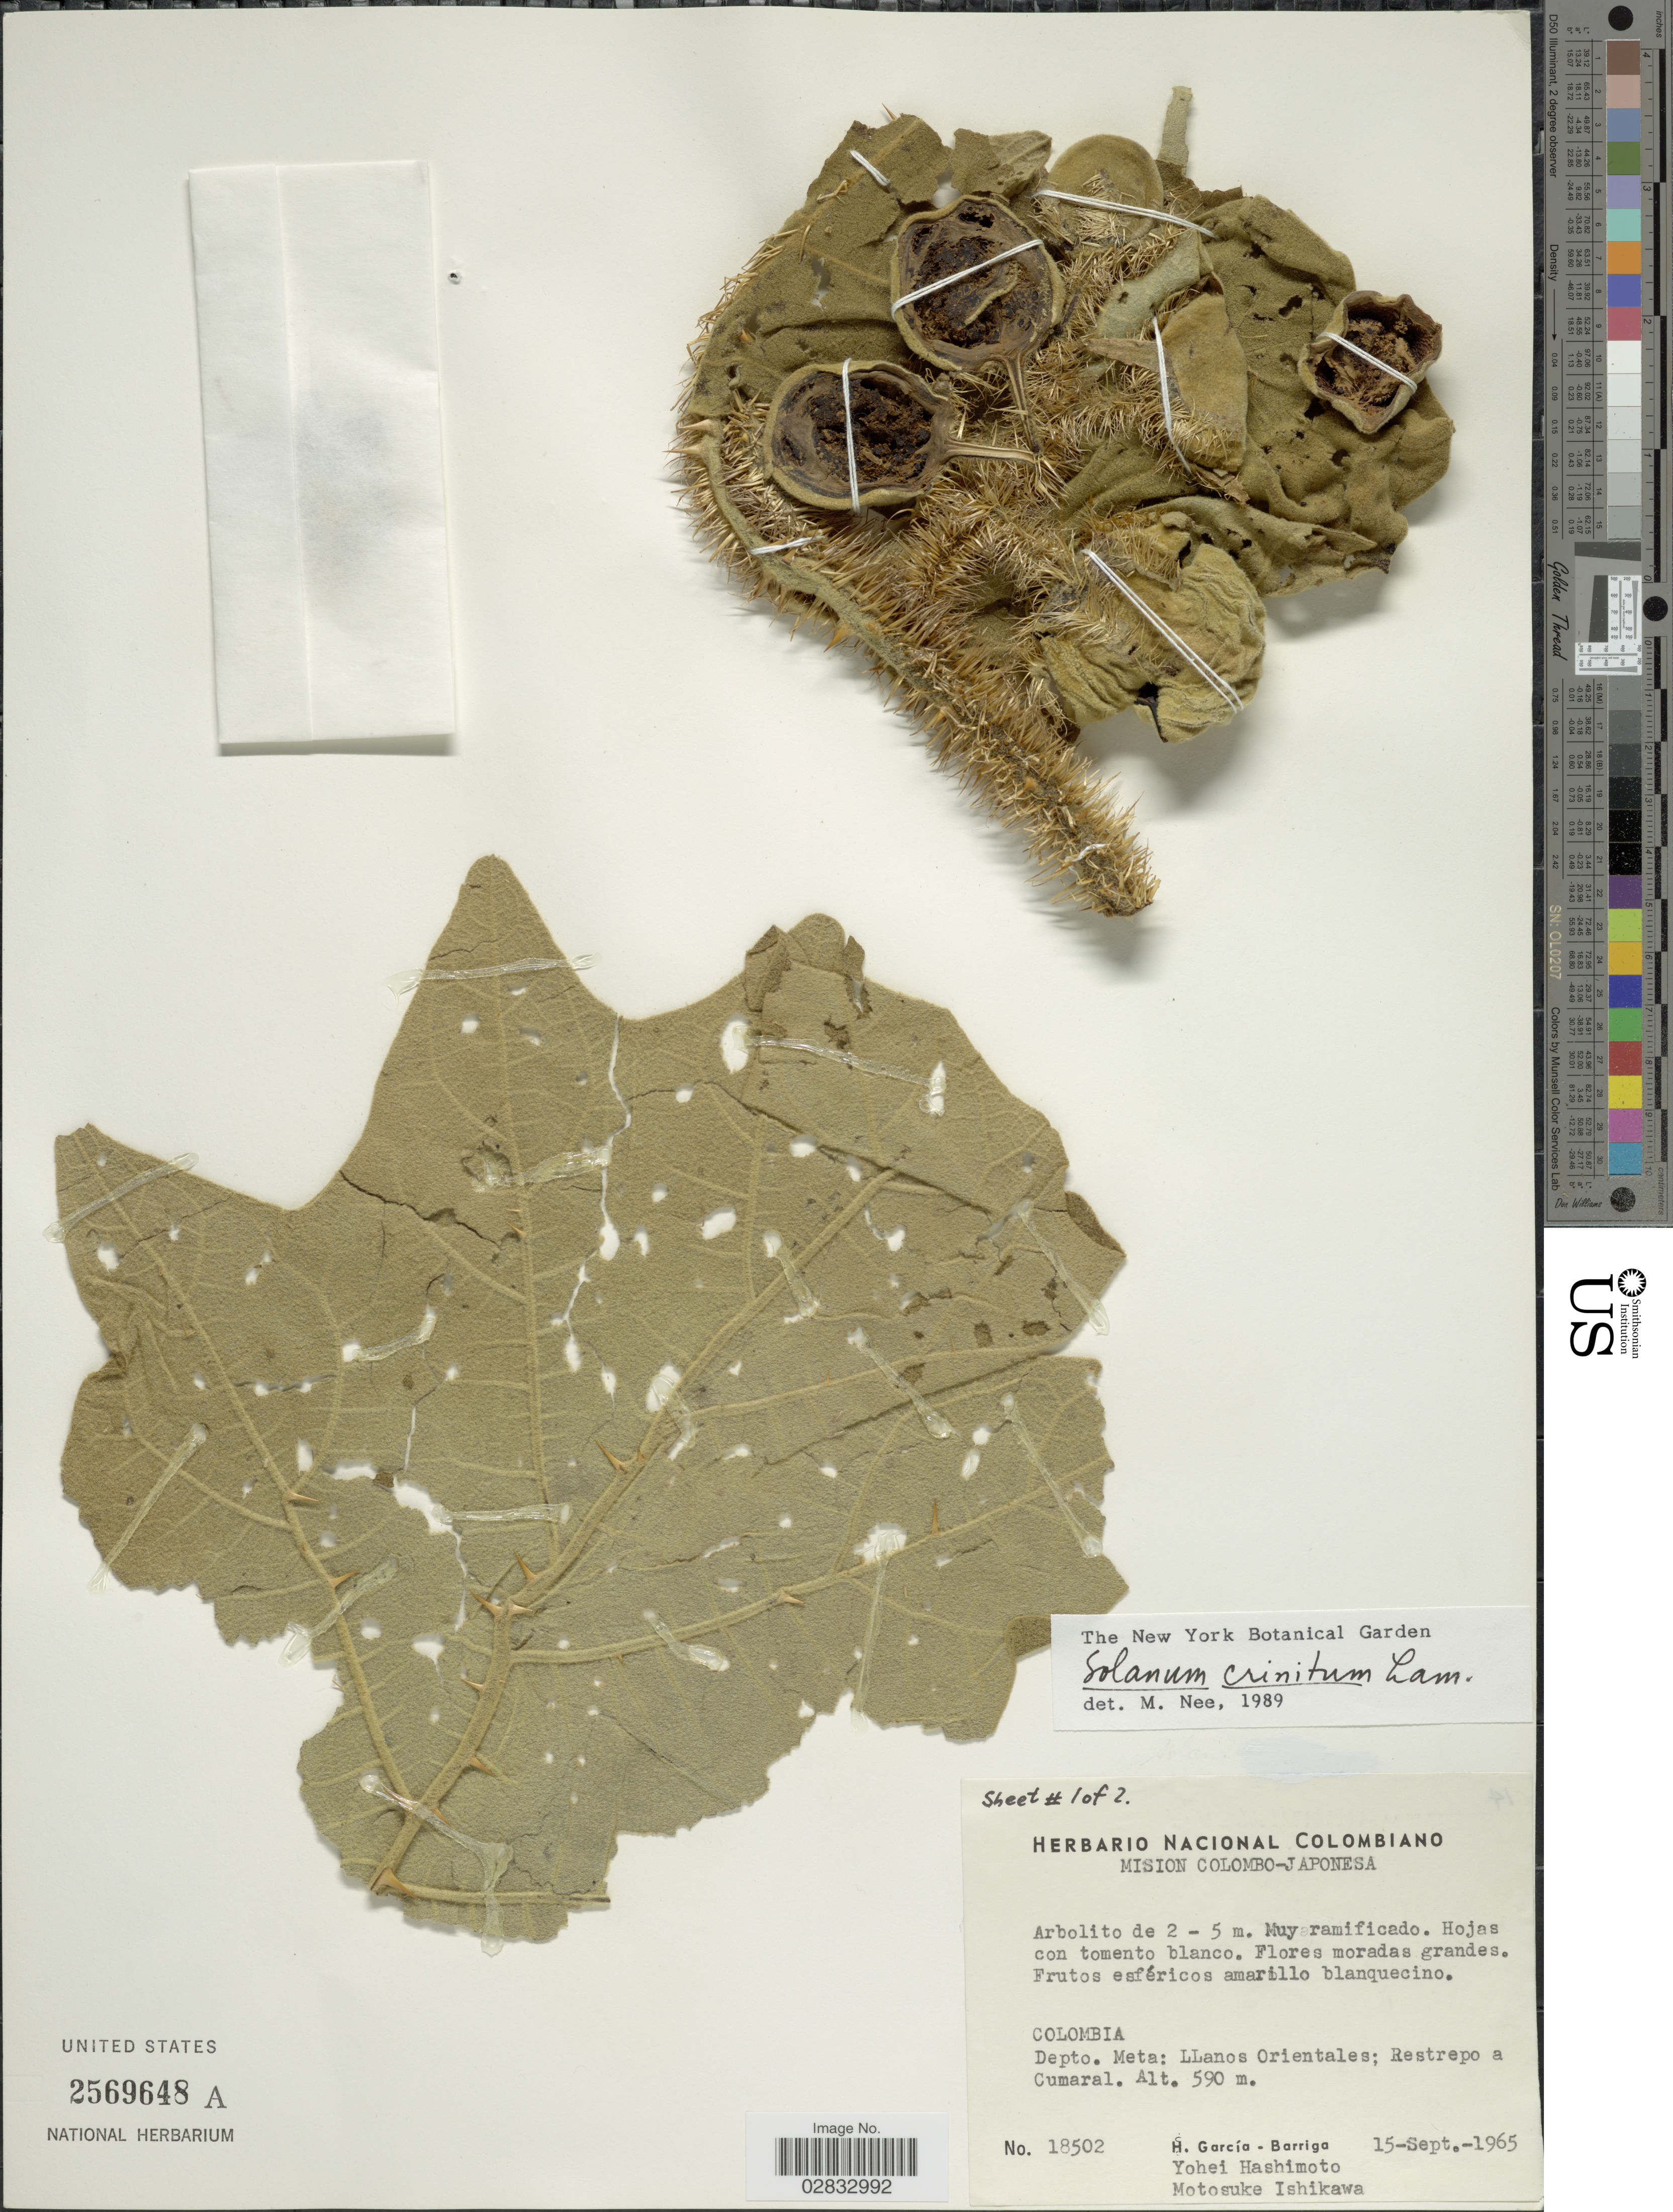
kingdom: Plantae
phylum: Tracheophyta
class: Magnoliopsida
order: Solanales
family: Solanaceae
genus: Solanum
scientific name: Solanum crinitum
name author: Lam.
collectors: H. García Barriga, Y. Hashimoto & M. Ishikawa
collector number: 18502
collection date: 1965-09-15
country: Colombia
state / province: Meta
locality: Depto. Meta: LLanos Orientales; Restrepo a Cumaral.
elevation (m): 590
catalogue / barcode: US 2569648A